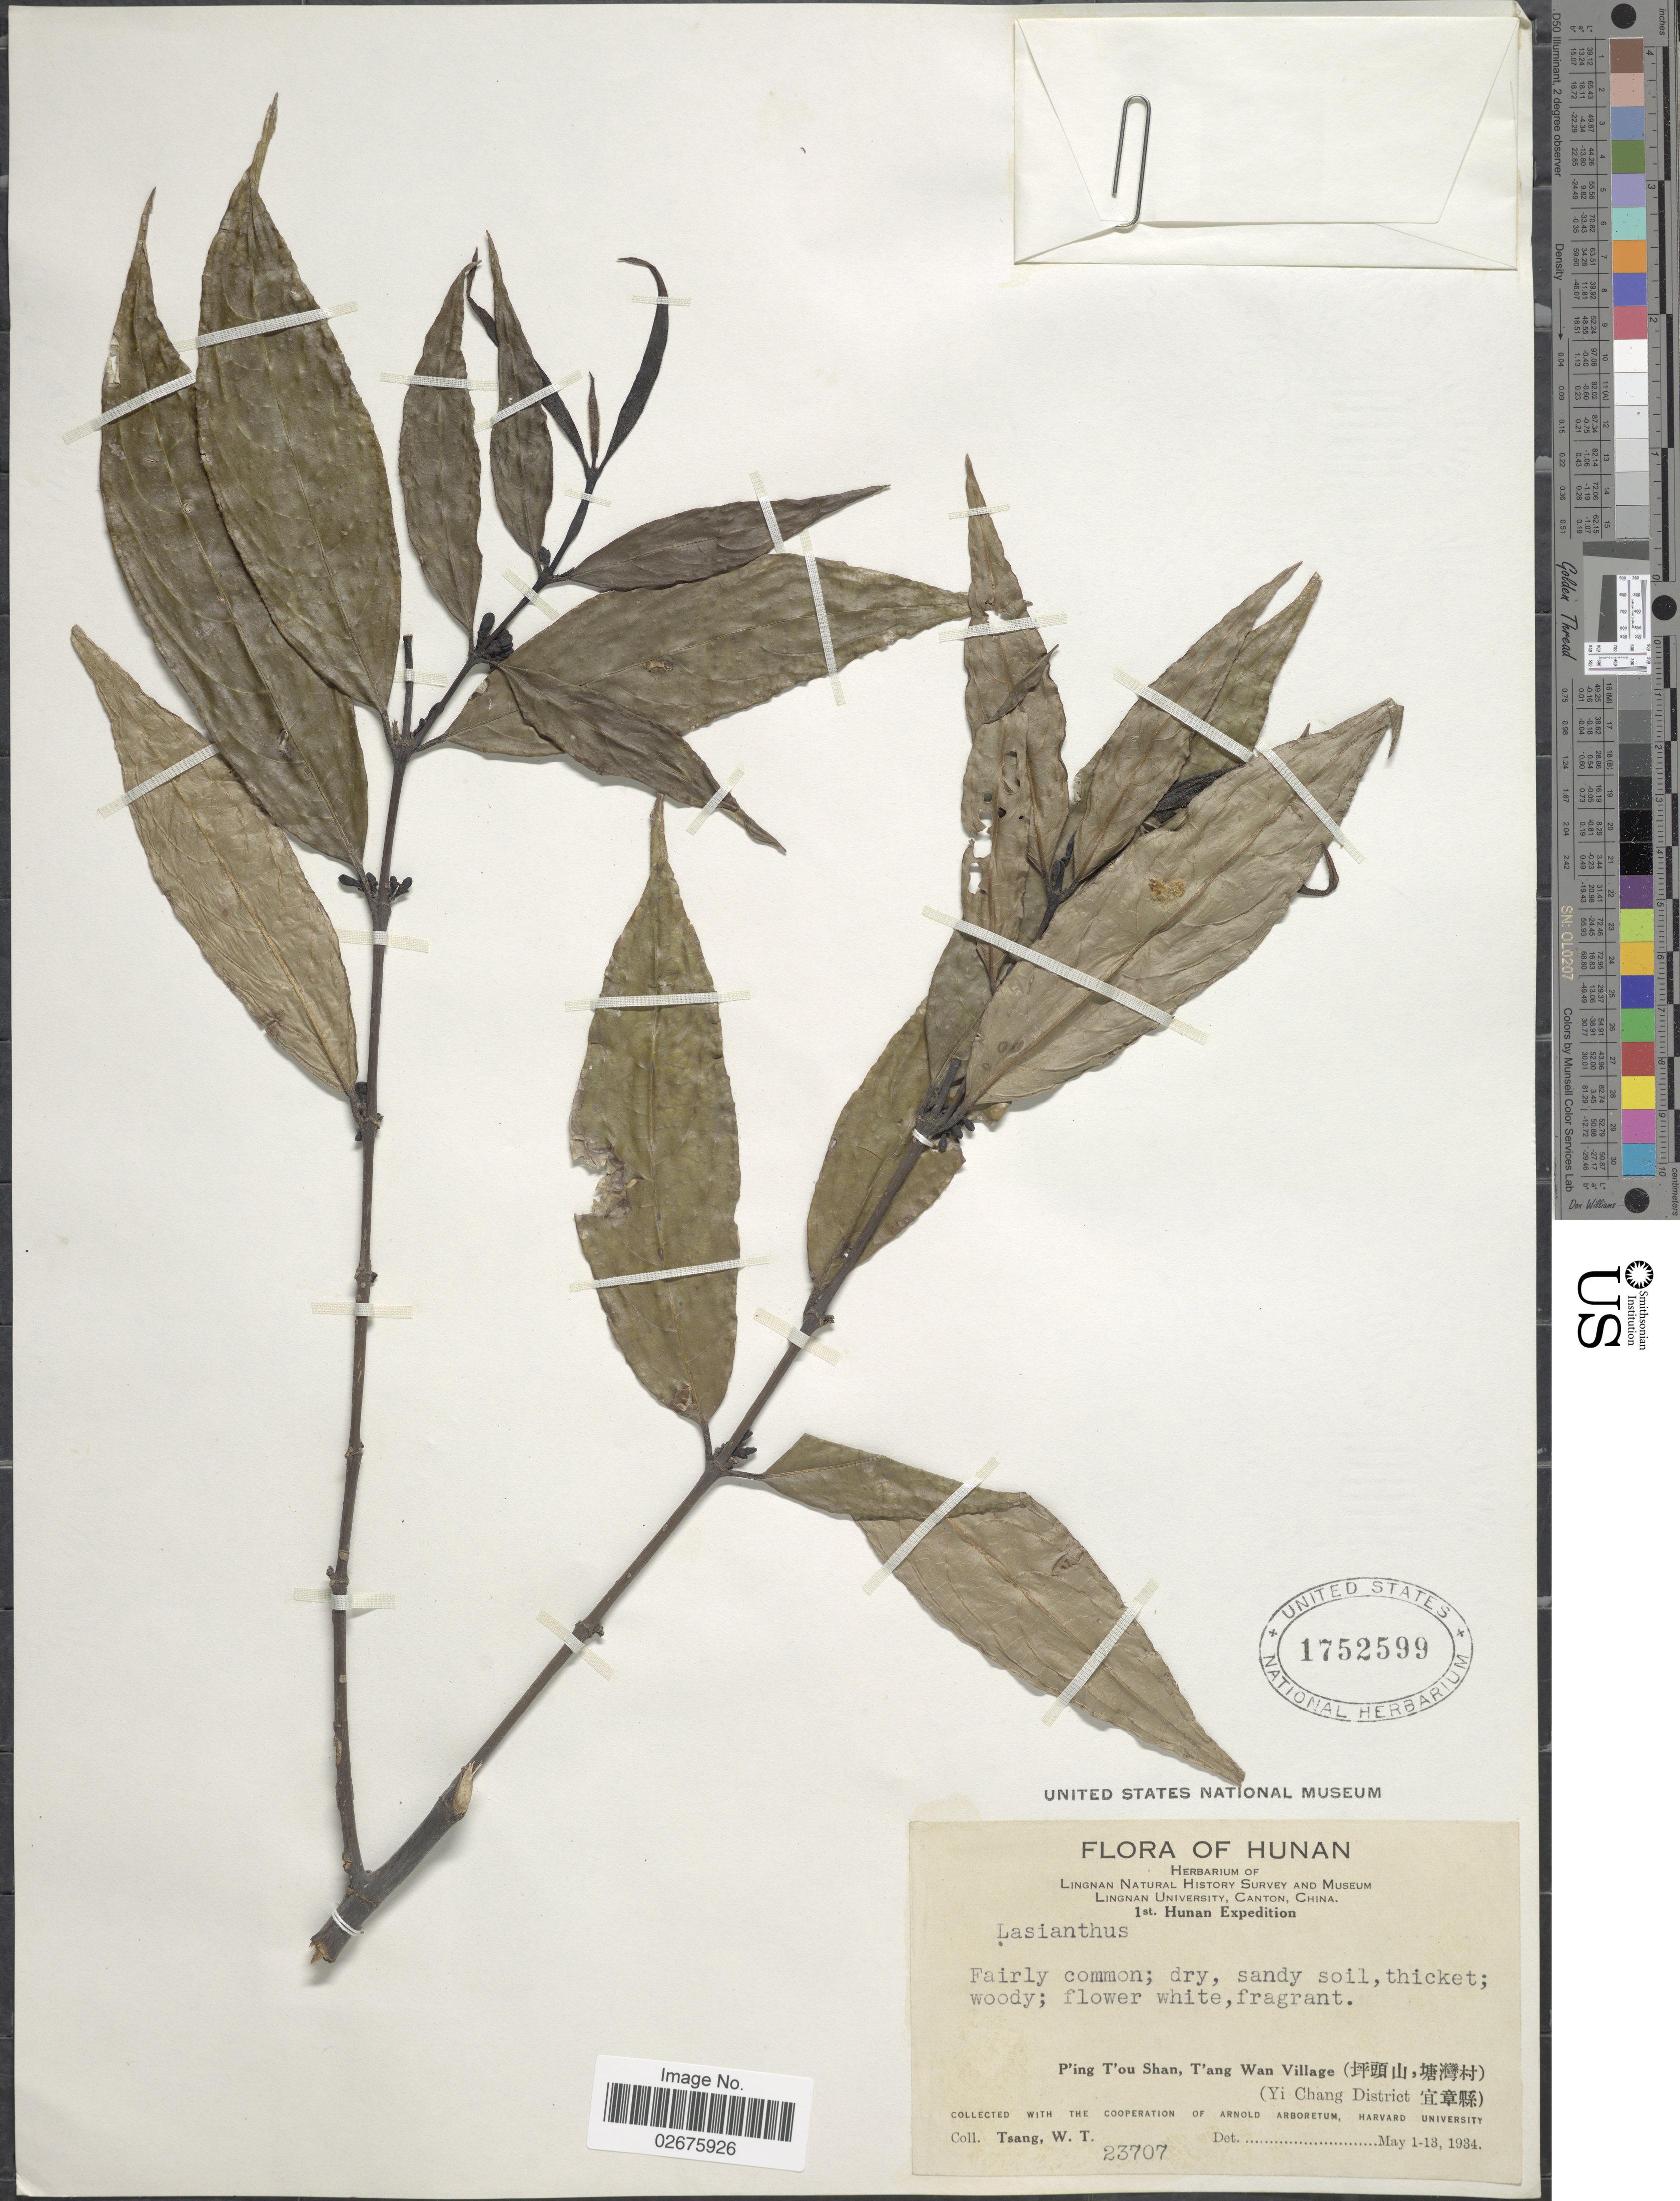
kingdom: Plantae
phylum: Tracheophyta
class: Magnoliopsida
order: Gentianales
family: Rubiaceae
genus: Lasianthus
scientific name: Lasianthus sp.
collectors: W. T. Tsang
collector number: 23707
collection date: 1934-05-01/1934-05-13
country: China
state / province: Hunan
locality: P'ing T'ou Shan, T'ang Wan Village, (Ying Chang District)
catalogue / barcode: US 1752599